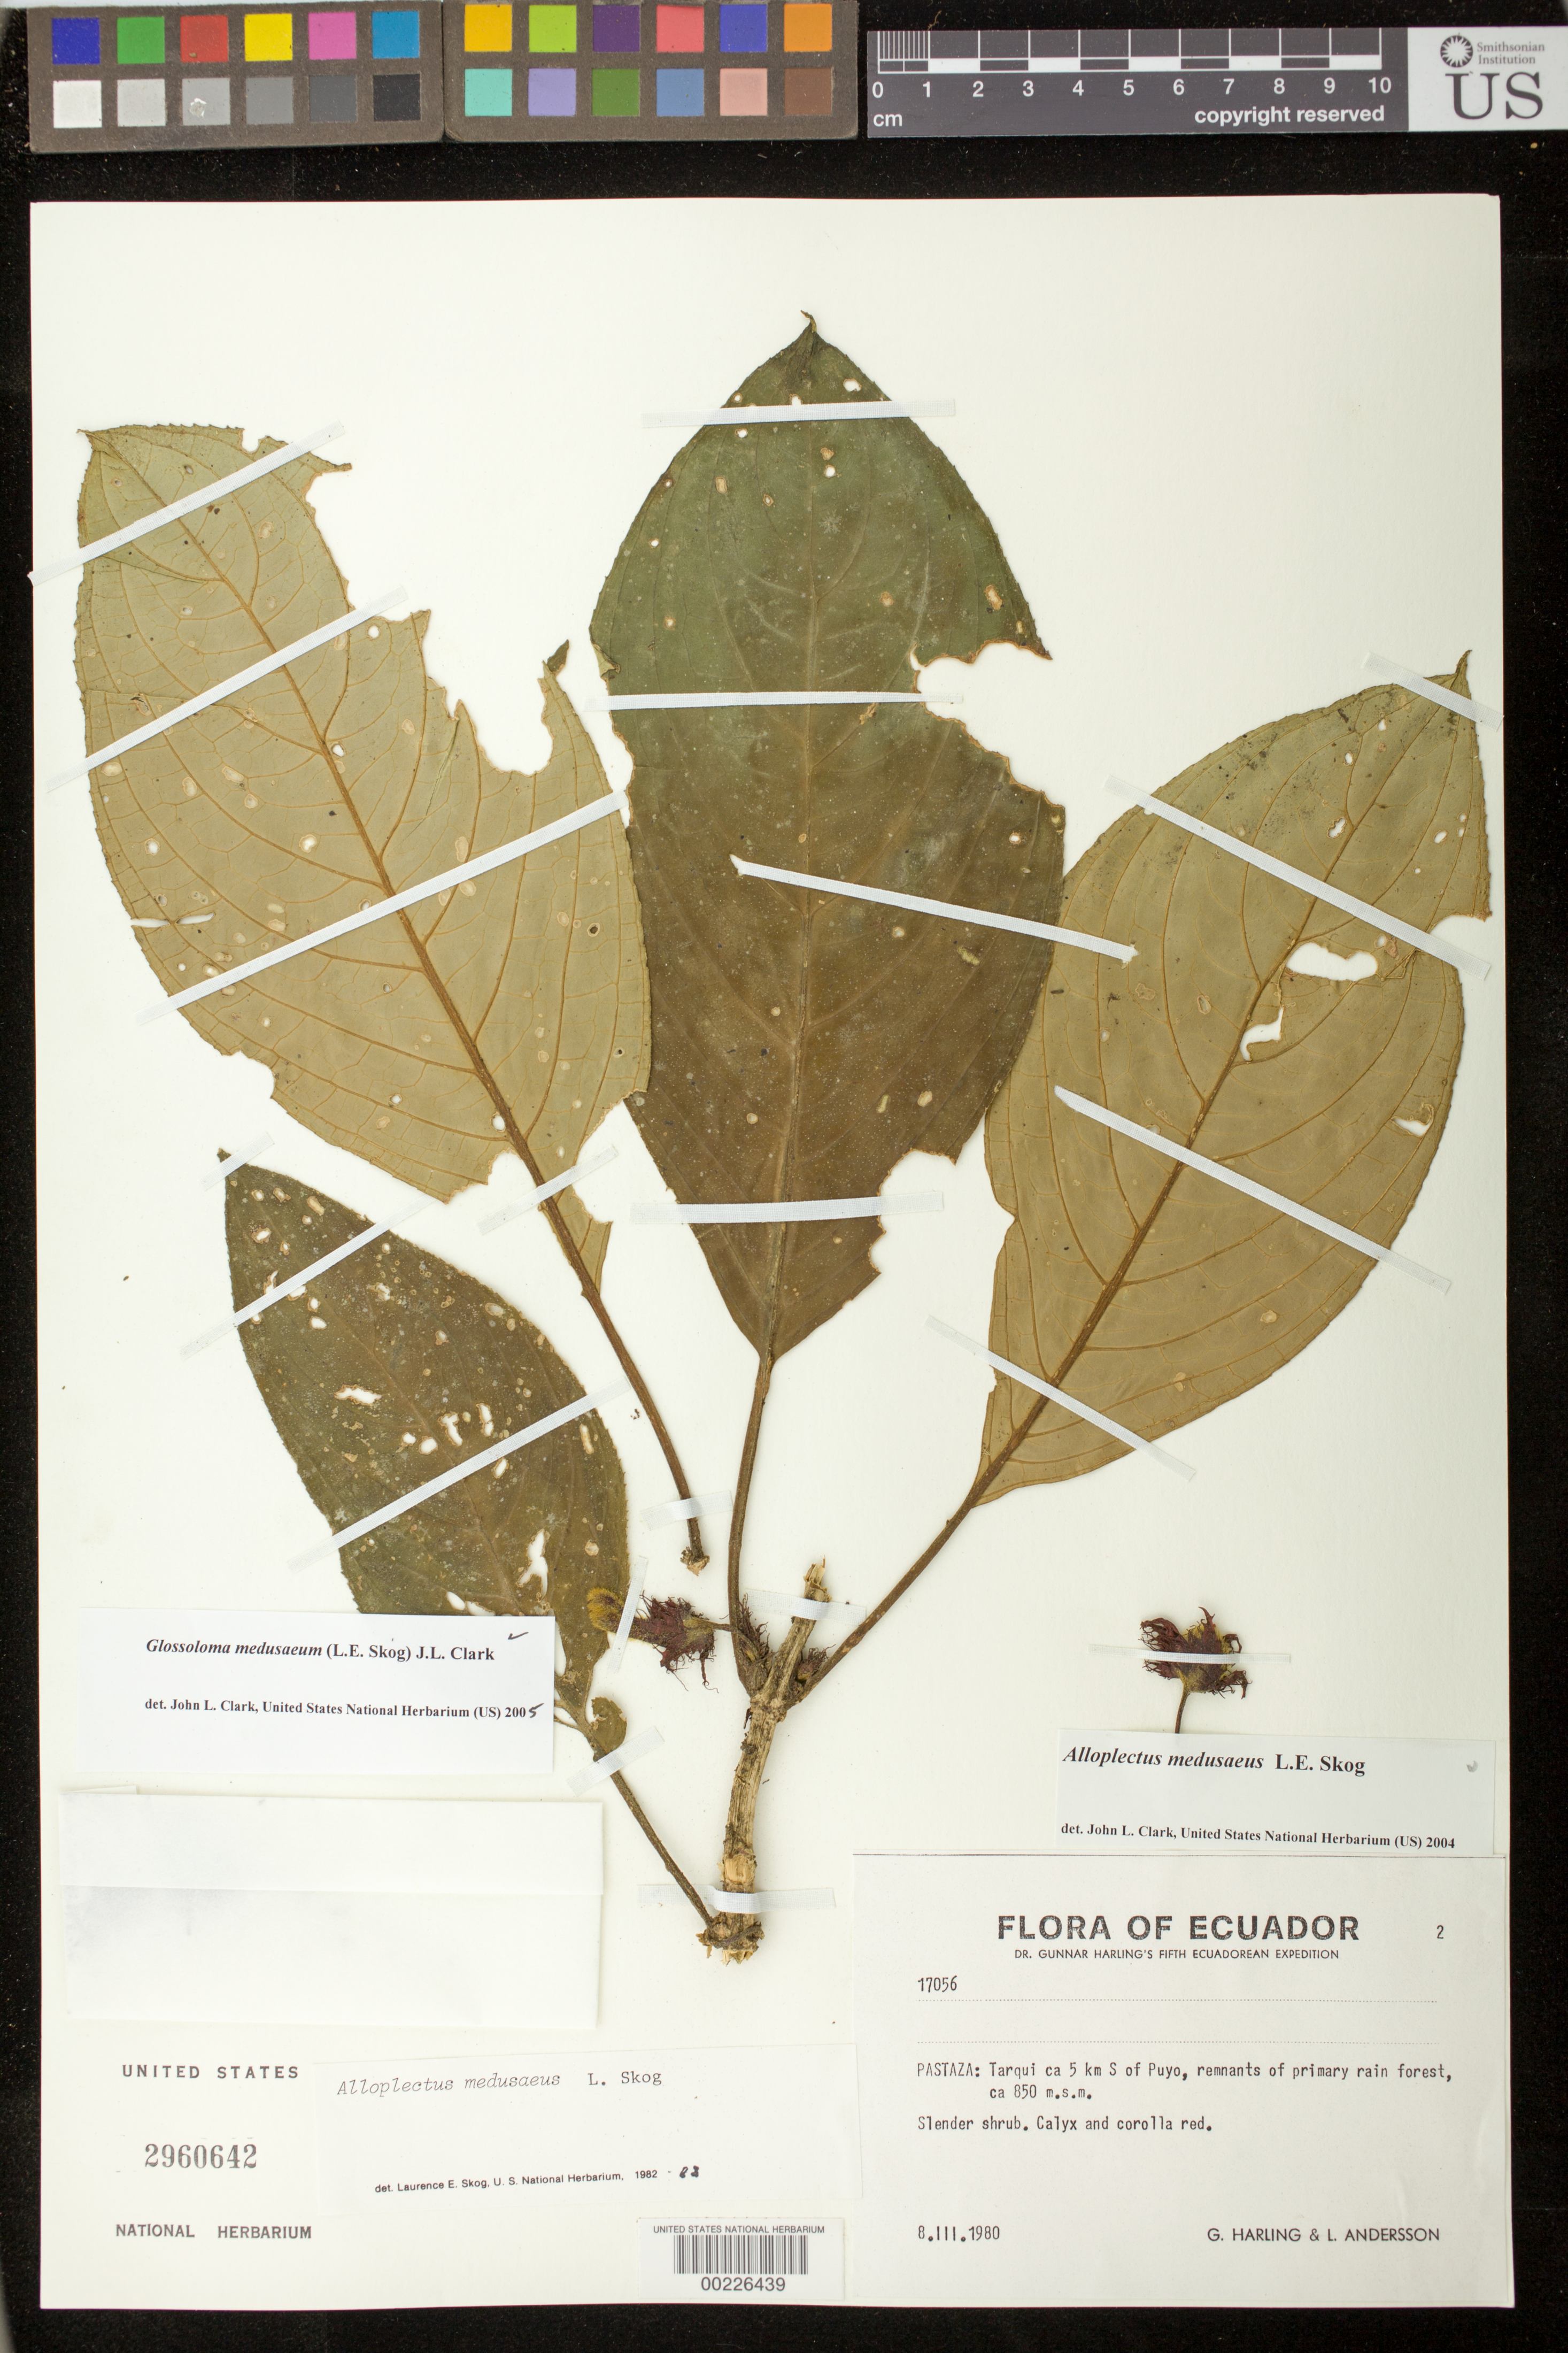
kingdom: Plantae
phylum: Tracheophyta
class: Magnoliopsida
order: Lamiales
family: Gesneriaceae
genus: Glossoloma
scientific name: Glossoloma medusaeum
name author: (L.E. Skog) J.L. Clark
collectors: G. Harling & L. Andersson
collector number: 17056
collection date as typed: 08 Mar 1980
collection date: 1980-03-08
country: Ecuador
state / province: Pastaza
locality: Tarqui ca 5 km S of Puyo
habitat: Remnants of primary rain forest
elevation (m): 850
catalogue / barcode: US 2960642